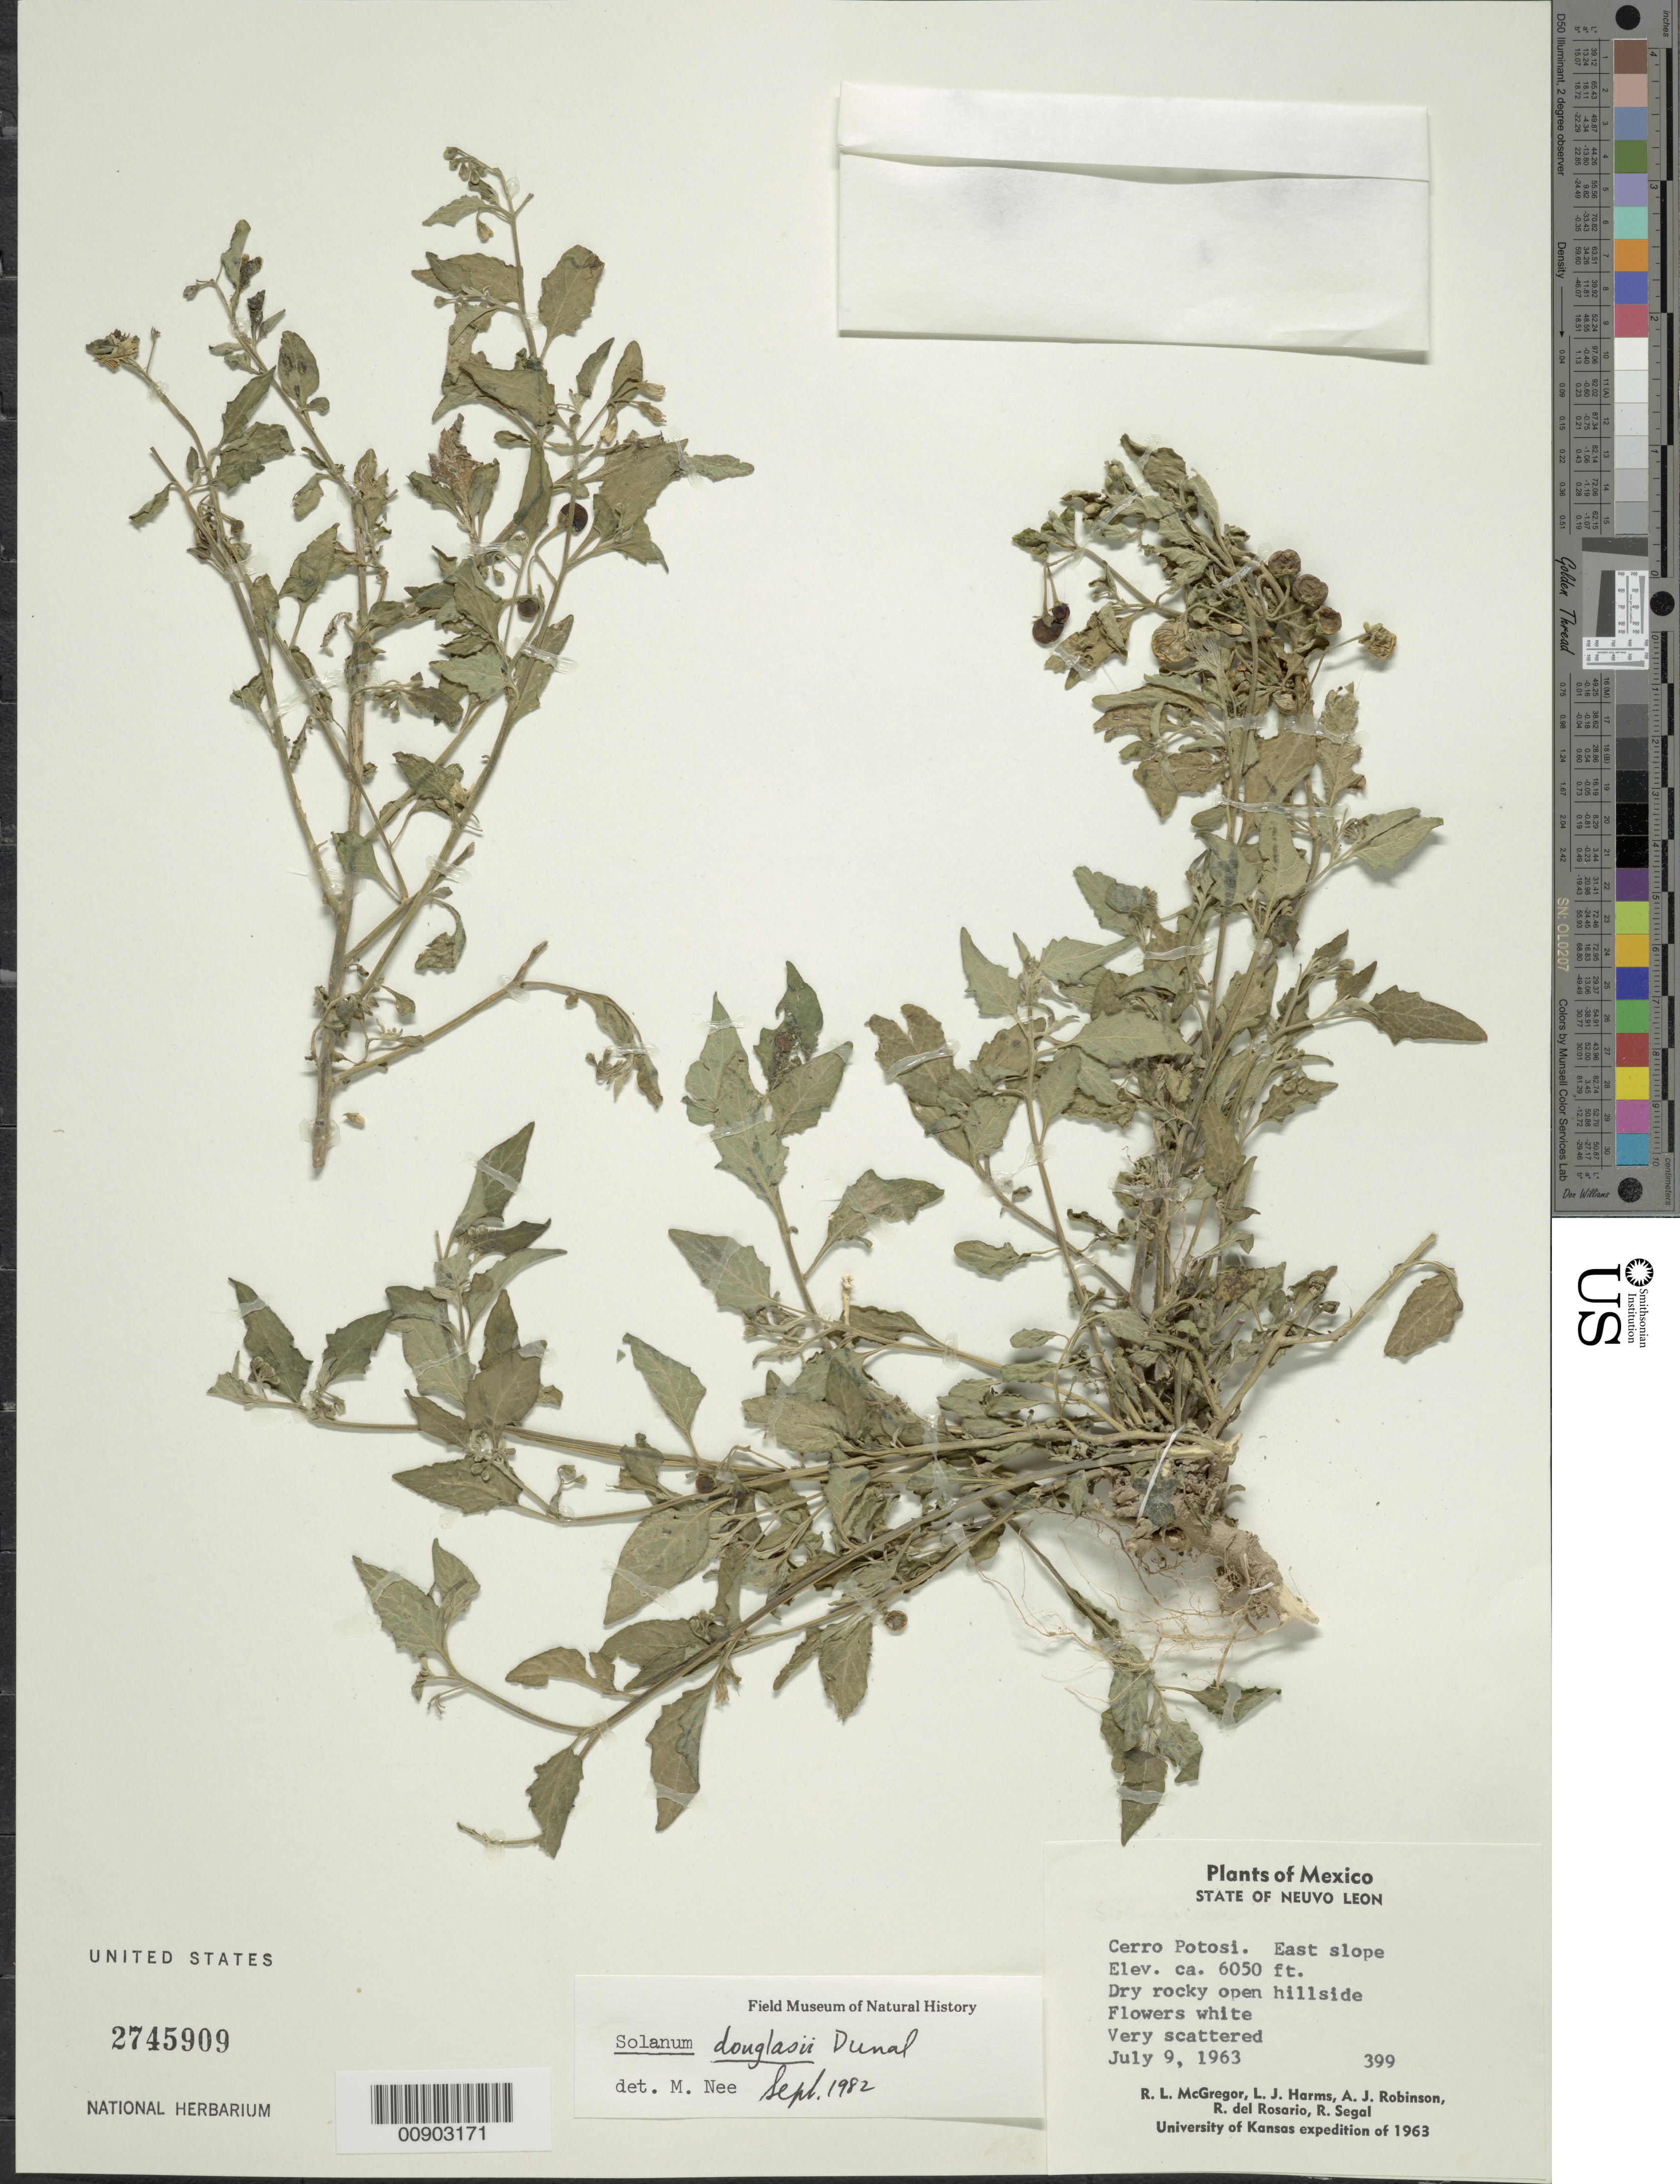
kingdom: Plantae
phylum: Tracheophyta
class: Magnoliopsida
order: Solanales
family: Solanaceae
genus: Solanum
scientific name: Solanum douglasii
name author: Dunal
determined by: Knapp, S. D.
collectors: R. McGregor, L. Harms, A. J. Robinson, R. del Rosario & R. Segal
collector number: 399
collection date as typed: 09 Jul 1963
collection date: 1963-07-09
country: Mexico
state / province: Nuevo León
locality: Cerro Potosí. East slope. Nuevo León.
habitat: Dry rocky open hillside.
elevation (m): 1844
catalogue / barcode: US 2745909